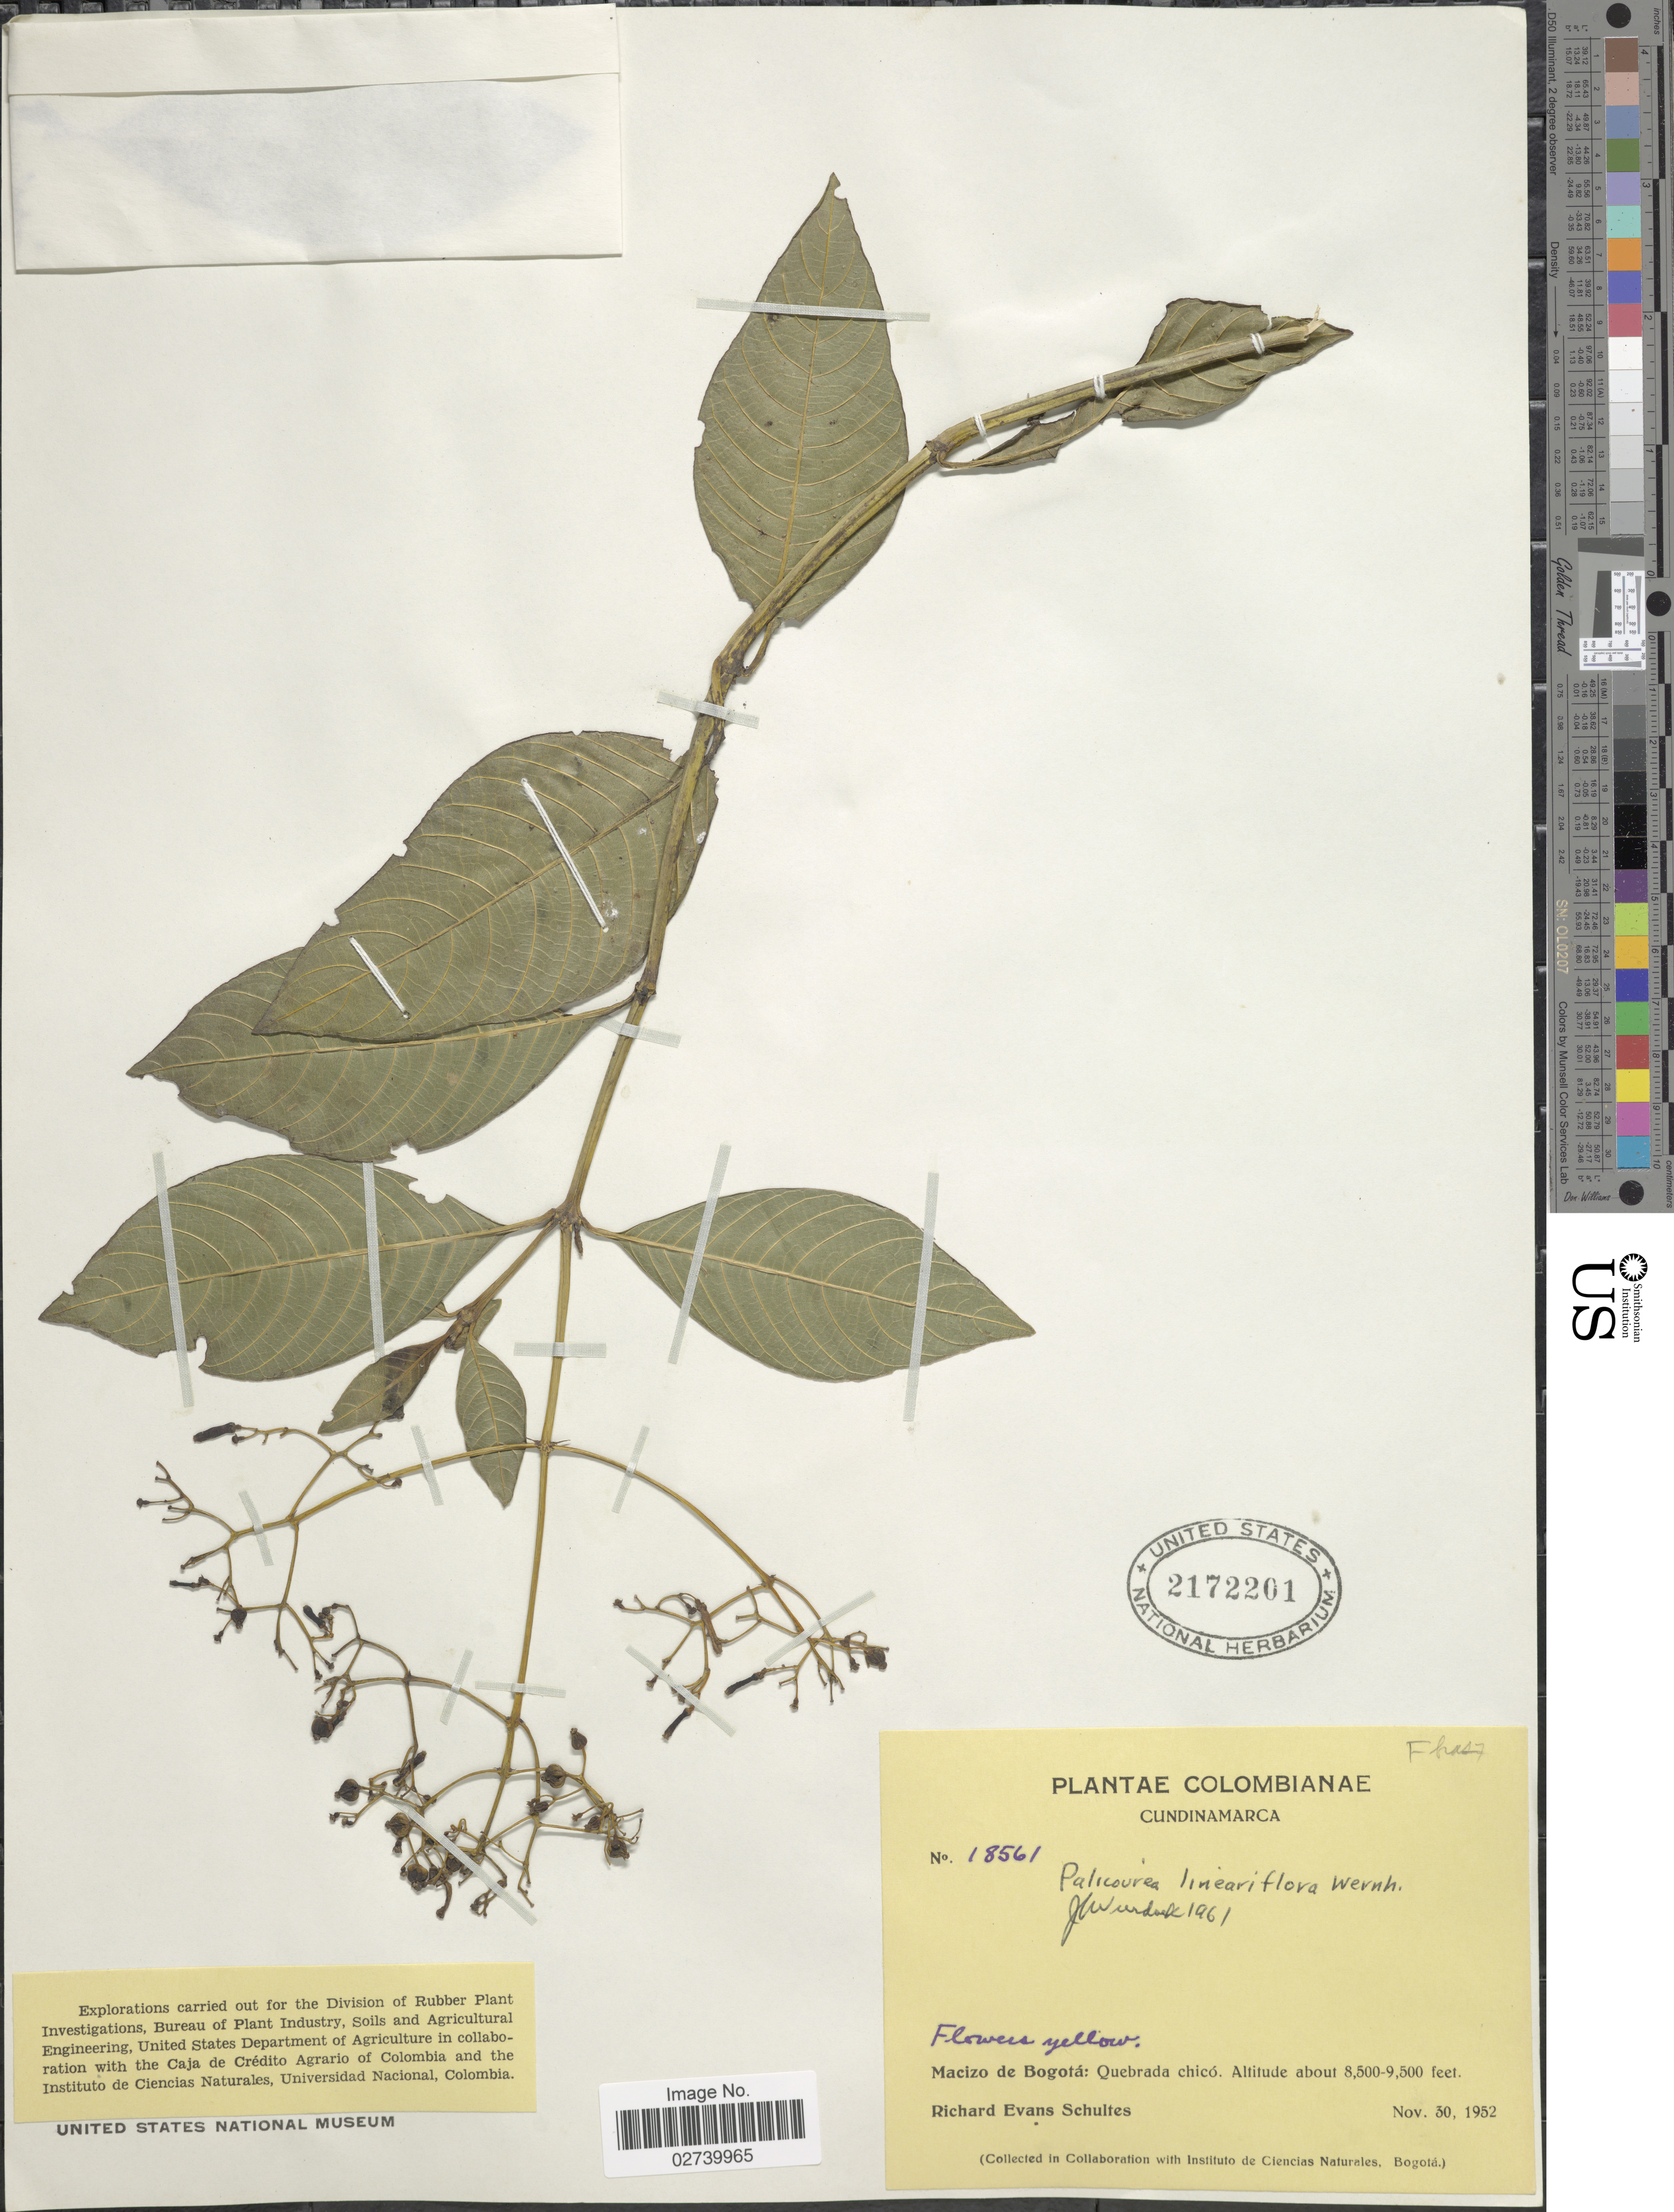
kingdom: Plantae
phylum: Tracheophyta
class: Magnoliopsida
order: Gentianales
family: Rubiaceae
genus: Palicourea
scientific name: Palicourea lineariflora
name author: Wernham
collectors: R. E. Schultes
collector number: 18561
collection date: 1952-11-30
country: Colombia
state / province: Cundinamarca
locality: Macizo de Bogotá: Quebrada chicó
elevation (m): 2591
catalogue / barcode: US 2172201